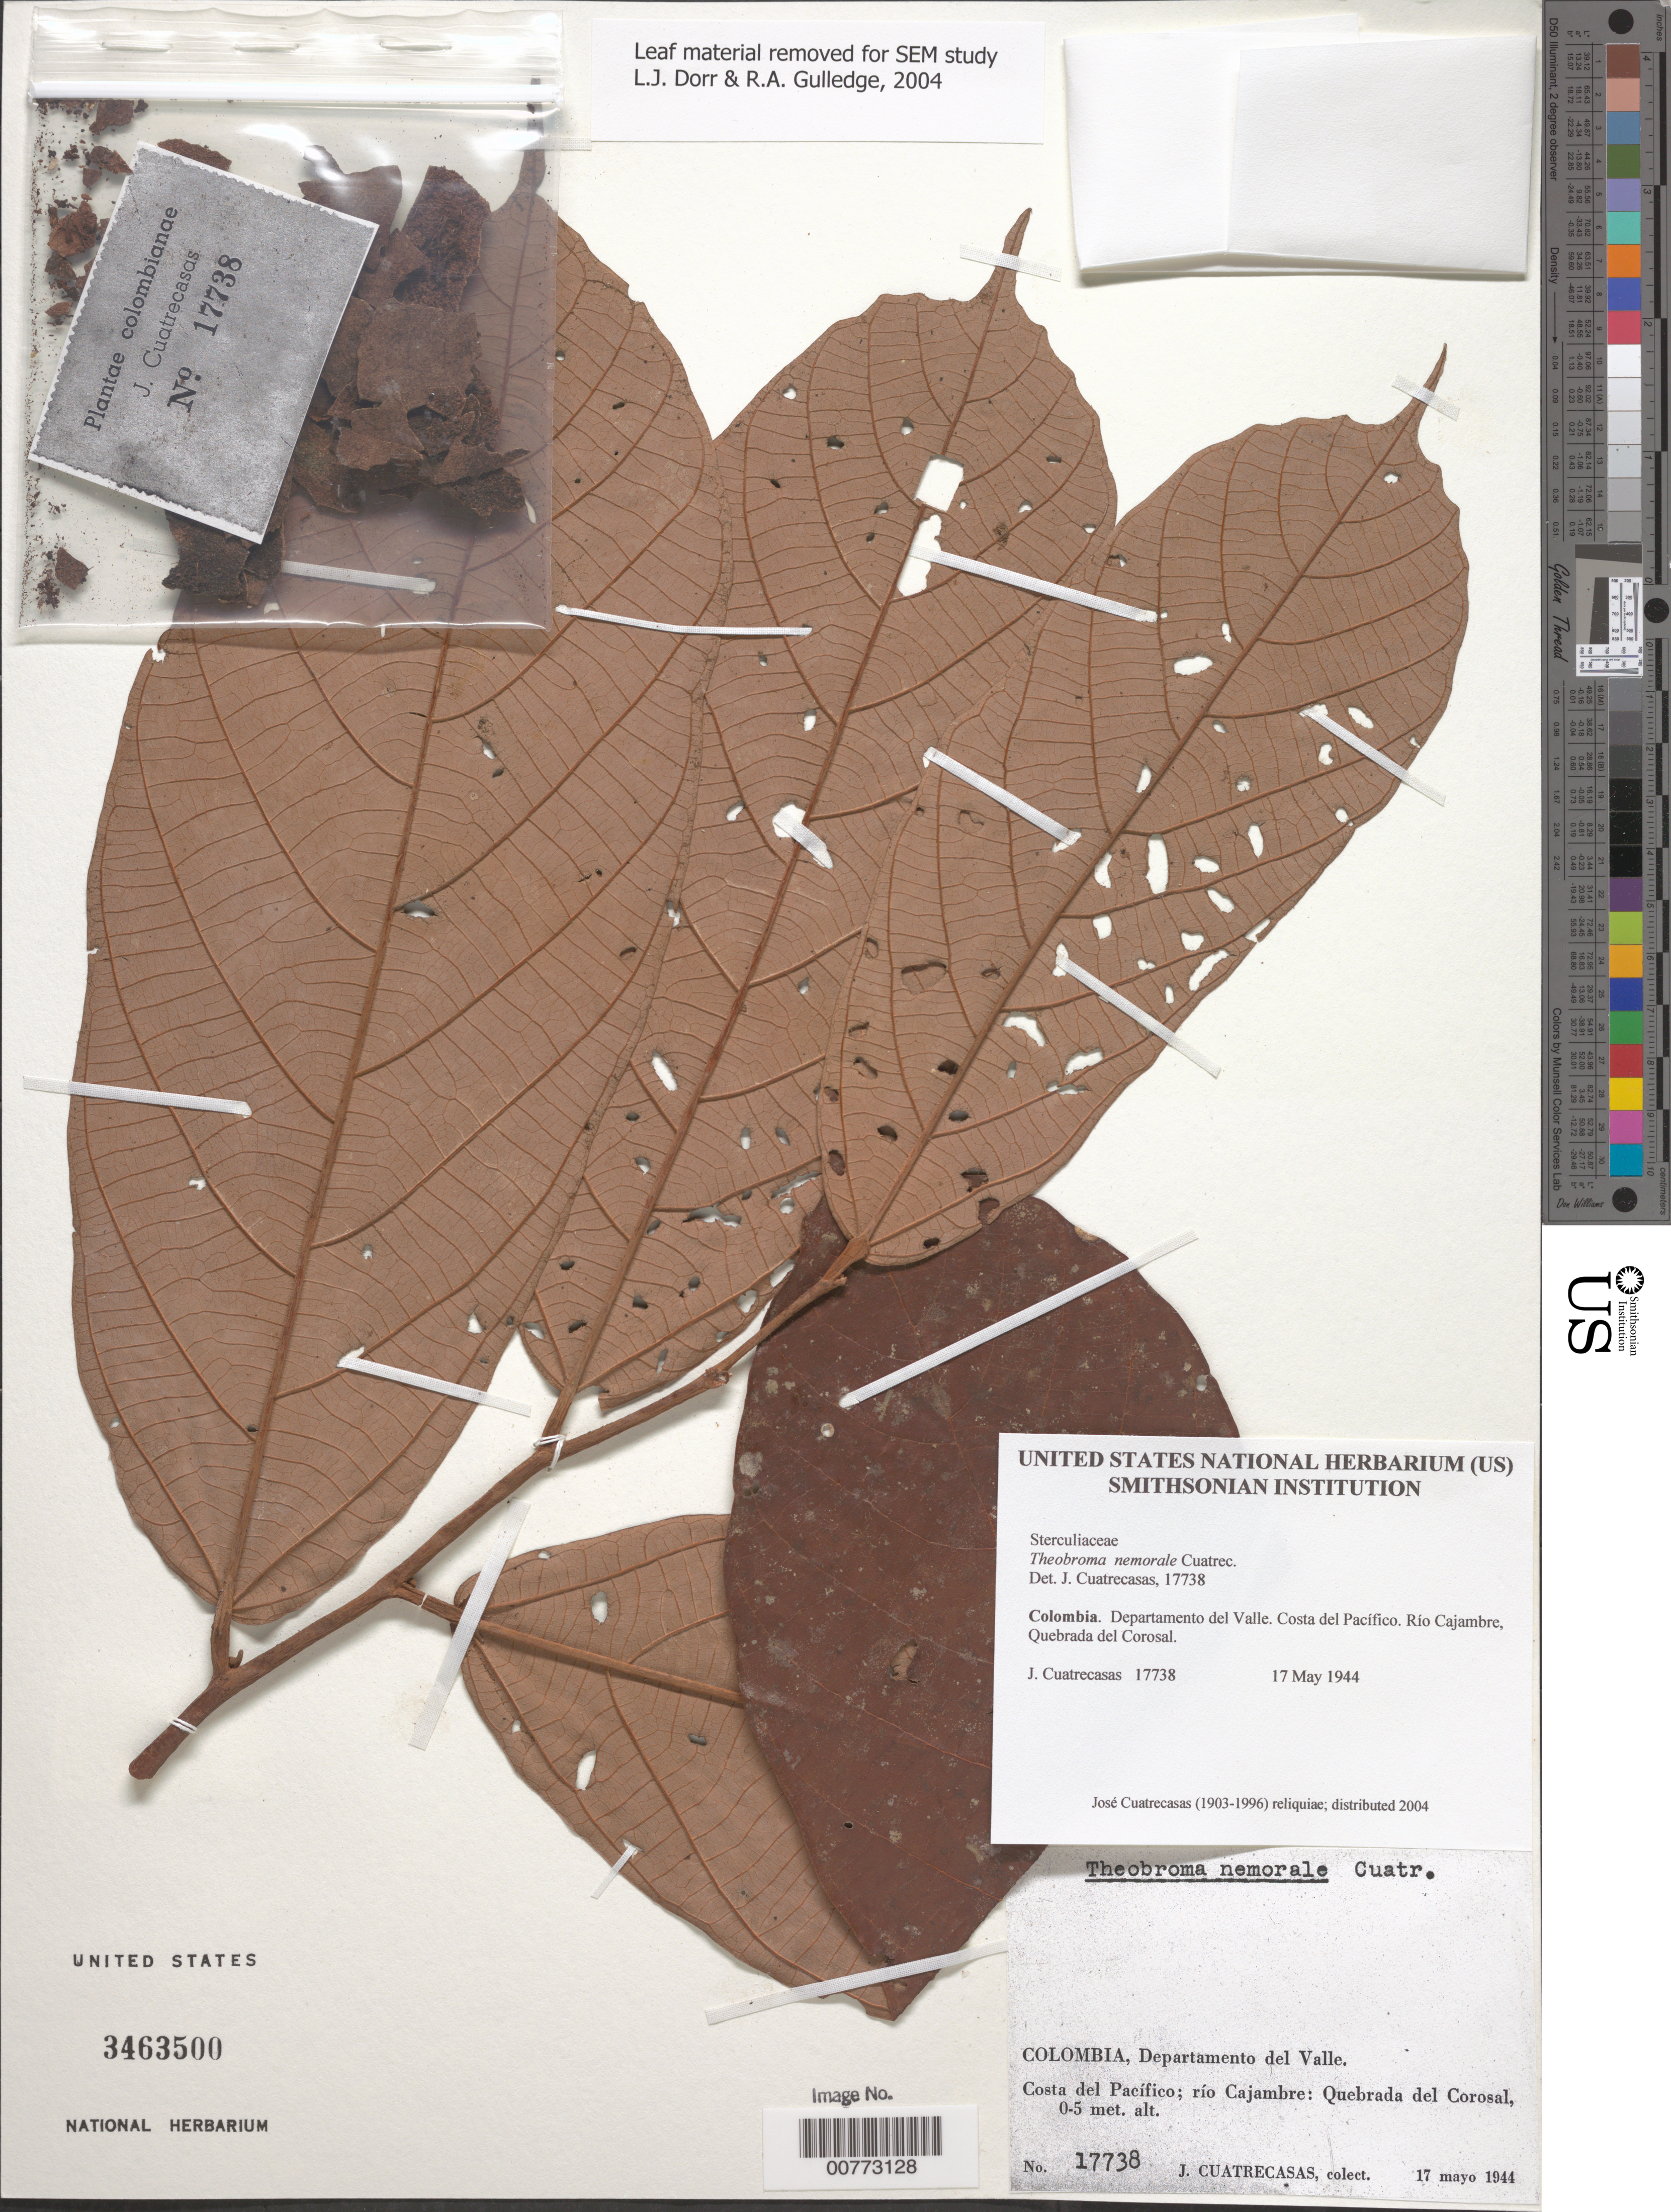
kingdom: Plantae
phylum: Tracheophyta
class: Magnoliopsida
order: Malvales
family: Malvaceae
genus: Theobroma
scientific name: Theobroma nemorale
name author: Cuatrec.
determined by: Cuatrecasas, J.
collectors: J. Cuatrecasas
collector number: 17738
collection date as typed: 17 May 1944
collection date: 1944-05-17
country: Colombia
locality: Departamento del Valle. Costa del Pacífico. Río Cajambre, Quebrada del Corosal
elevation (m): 0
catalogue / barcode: US 3463500